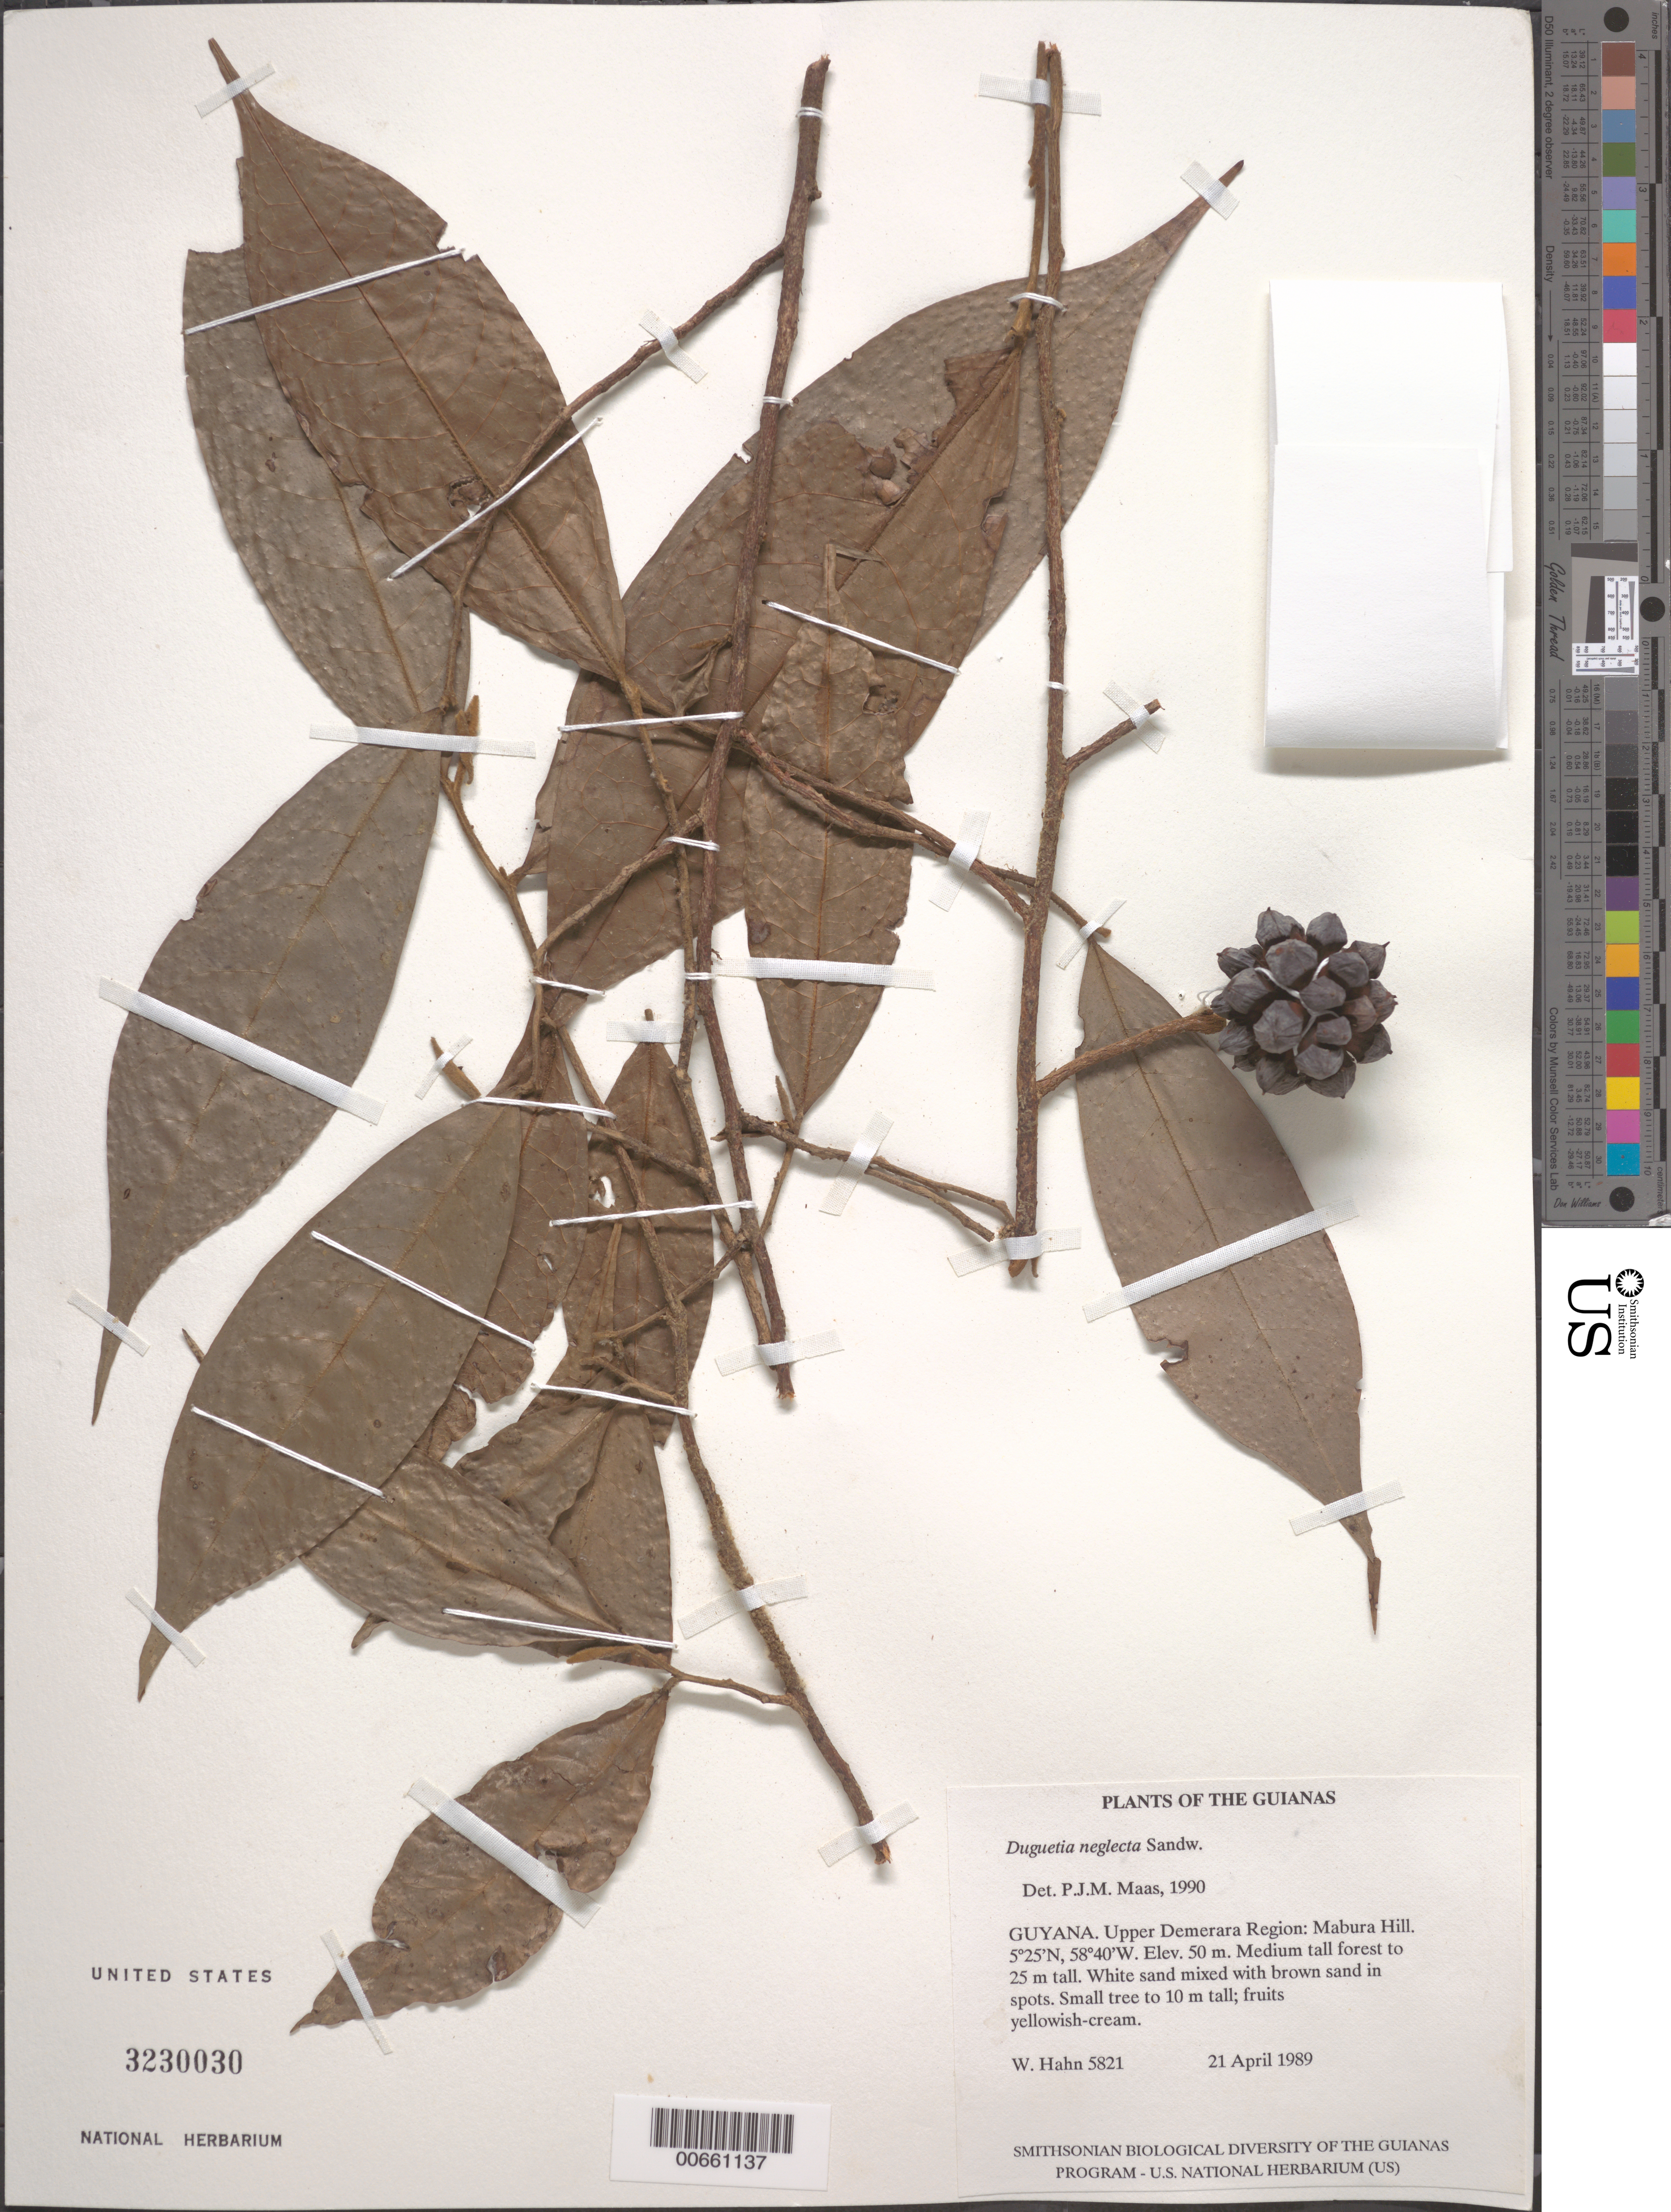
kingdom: Plantae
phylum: Tracheophyta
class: Magnoliopsida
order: Magnoliales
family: Annonaceae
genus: Duguetia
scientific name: Duguetia neglecta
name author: Sandwith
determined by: Maas, Paul J. M.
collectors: W. Hahn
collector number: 5821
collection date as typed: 21 April 1989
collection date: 1989-04-21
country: Guyana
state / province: U. Demerara-Berbice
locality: Mabura Hill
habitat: Medium tall forest to 25 m tall. White sand mixed with brown sand in spots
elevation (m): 50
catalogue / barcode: US 3230030